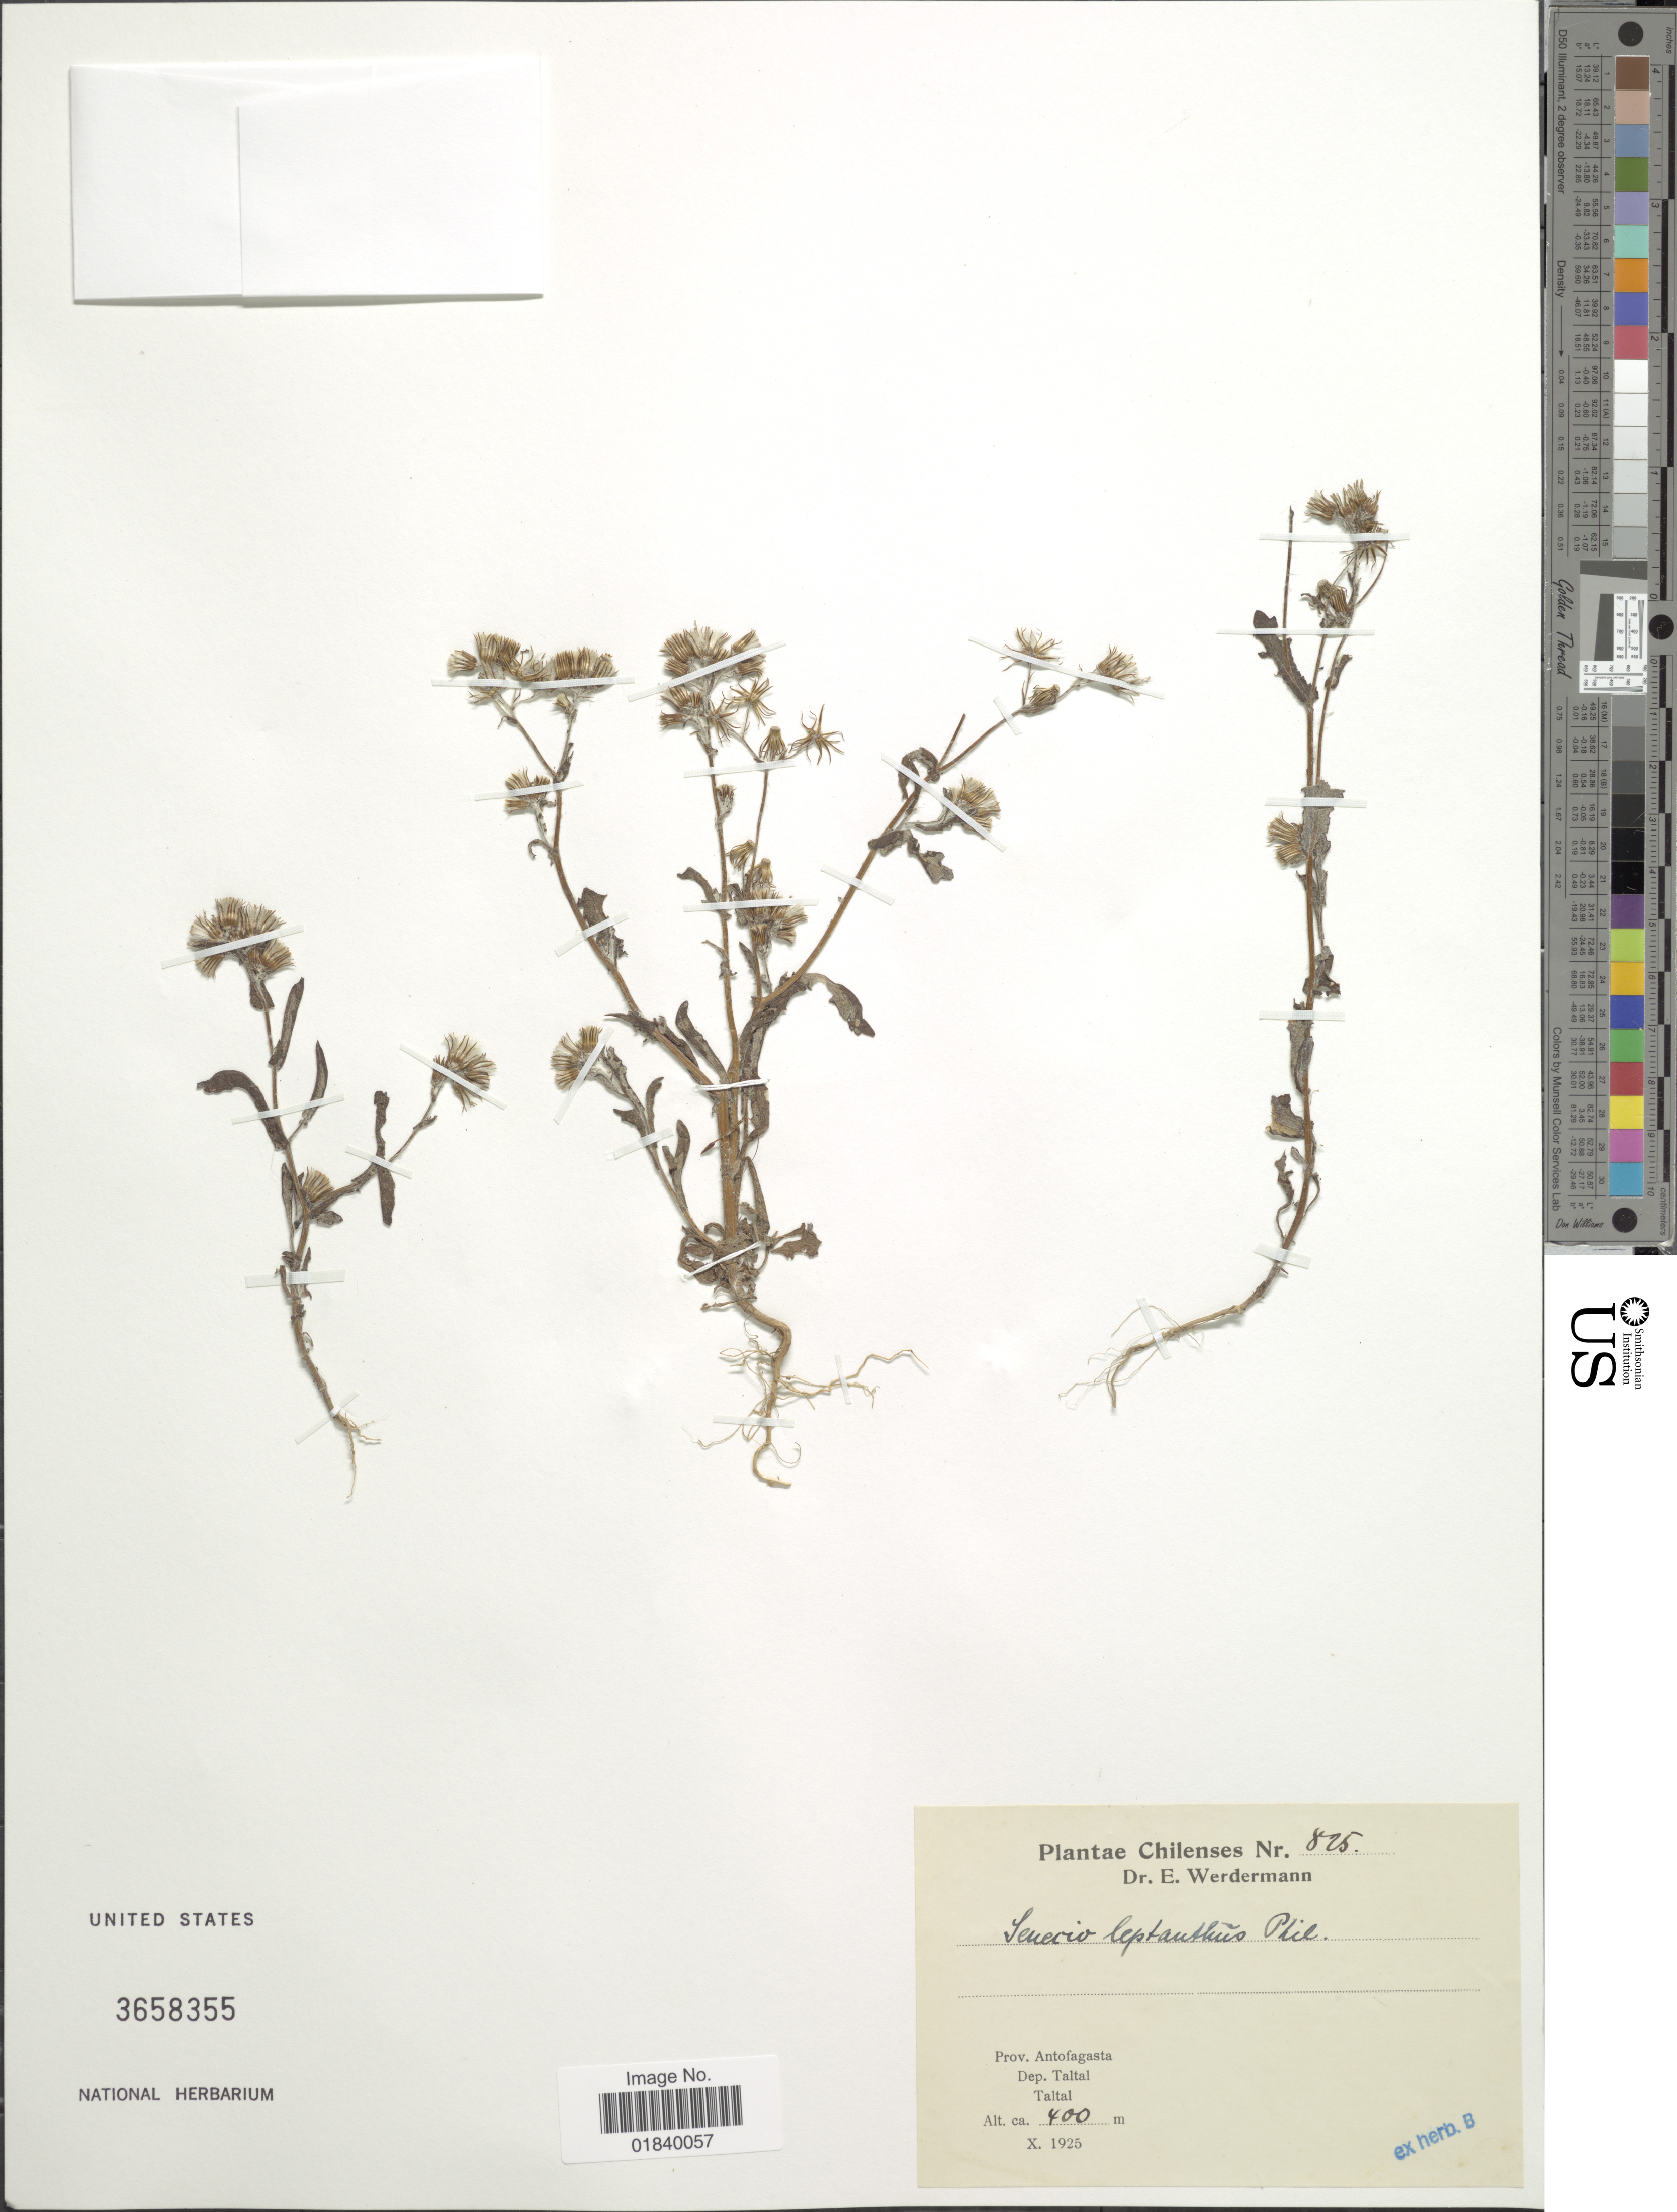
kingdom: Plantae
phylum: Tracheophyta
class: Magnoliopsida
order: Asterales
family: Asteraceae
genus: Erechtites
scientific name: Erechtites leptanthus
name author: (Phil.) Cabrera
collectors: E. Werdermann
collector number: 825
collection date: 1925-10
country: Chile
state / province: Antofagasta (II)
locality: Prov. Antofagasta, Dep. Taltal.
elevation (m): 400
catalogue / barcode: US 3658355